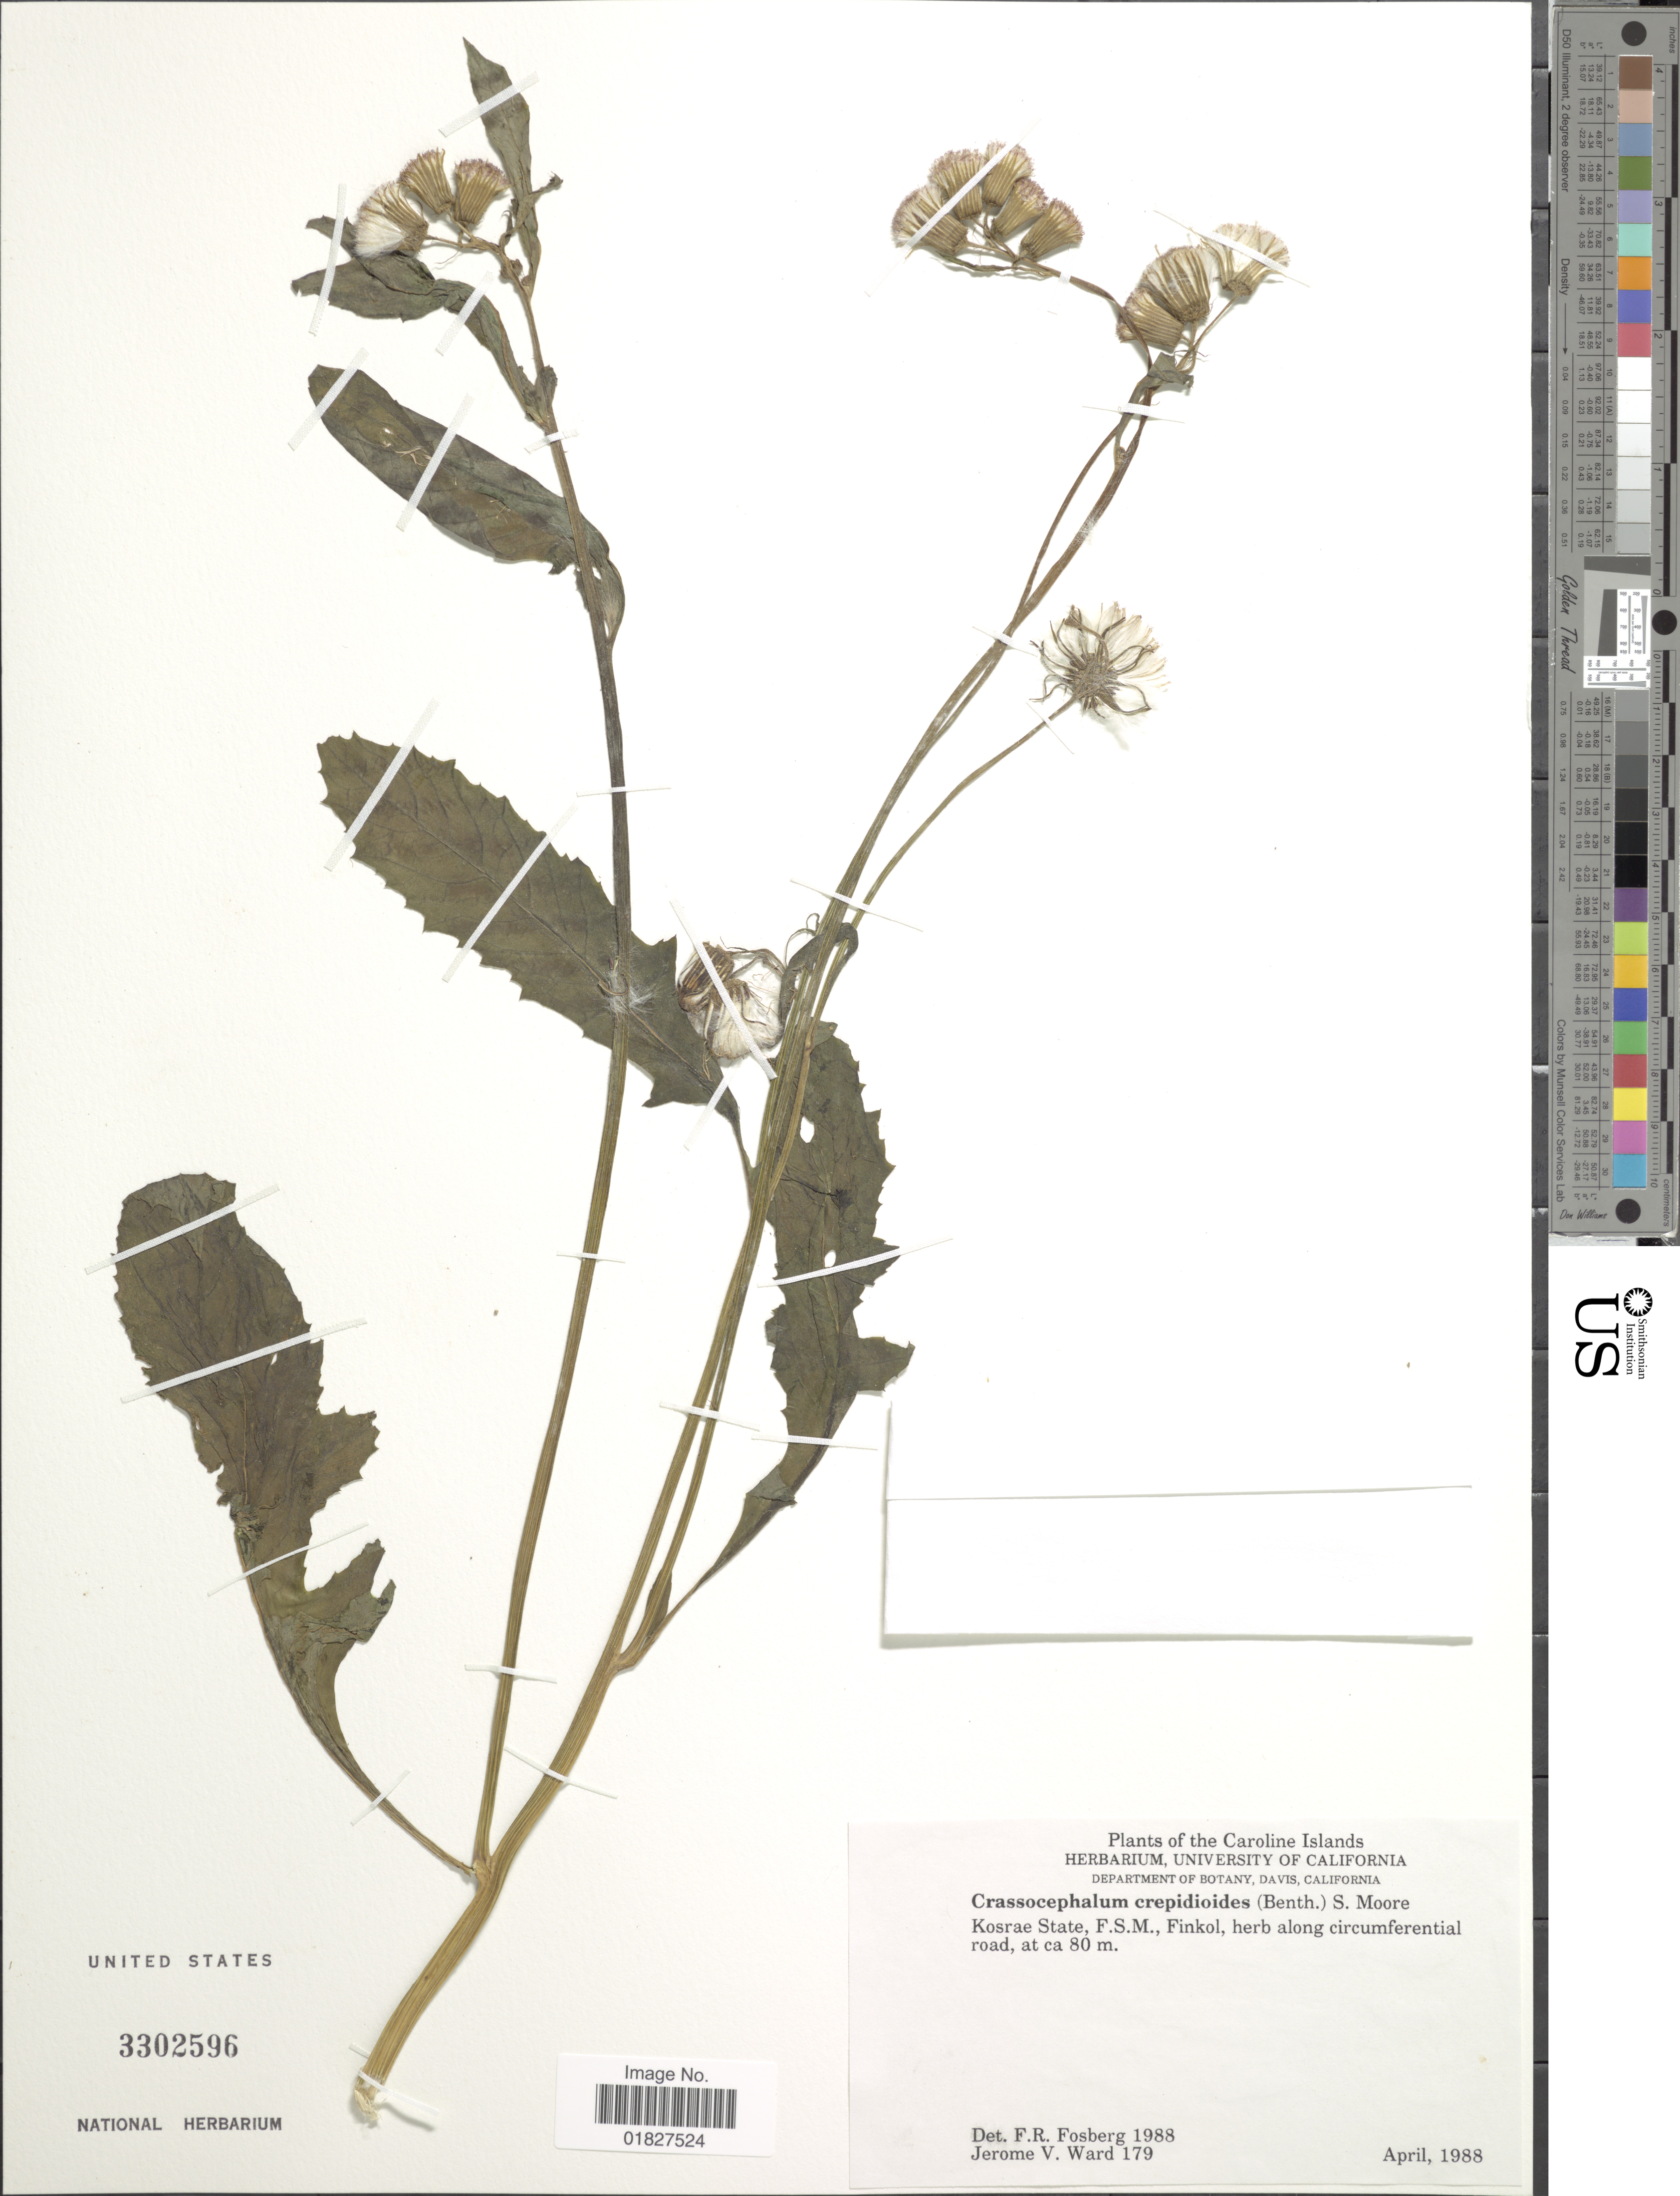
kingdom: Plantae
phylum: Tracheophyta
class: Magnoliopsida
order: Asterales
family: Asteraceae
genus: Crassocephalum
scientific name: Crassocephalum crepidioides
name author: (Benth.) S. Moore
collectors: J. V. Ward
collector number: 179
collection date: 1988-04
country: Micronesia, Federated States of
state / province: Kosrae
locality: Caroline Islands, F.S.M., Finkol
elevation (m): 80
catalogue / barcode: US 3302596